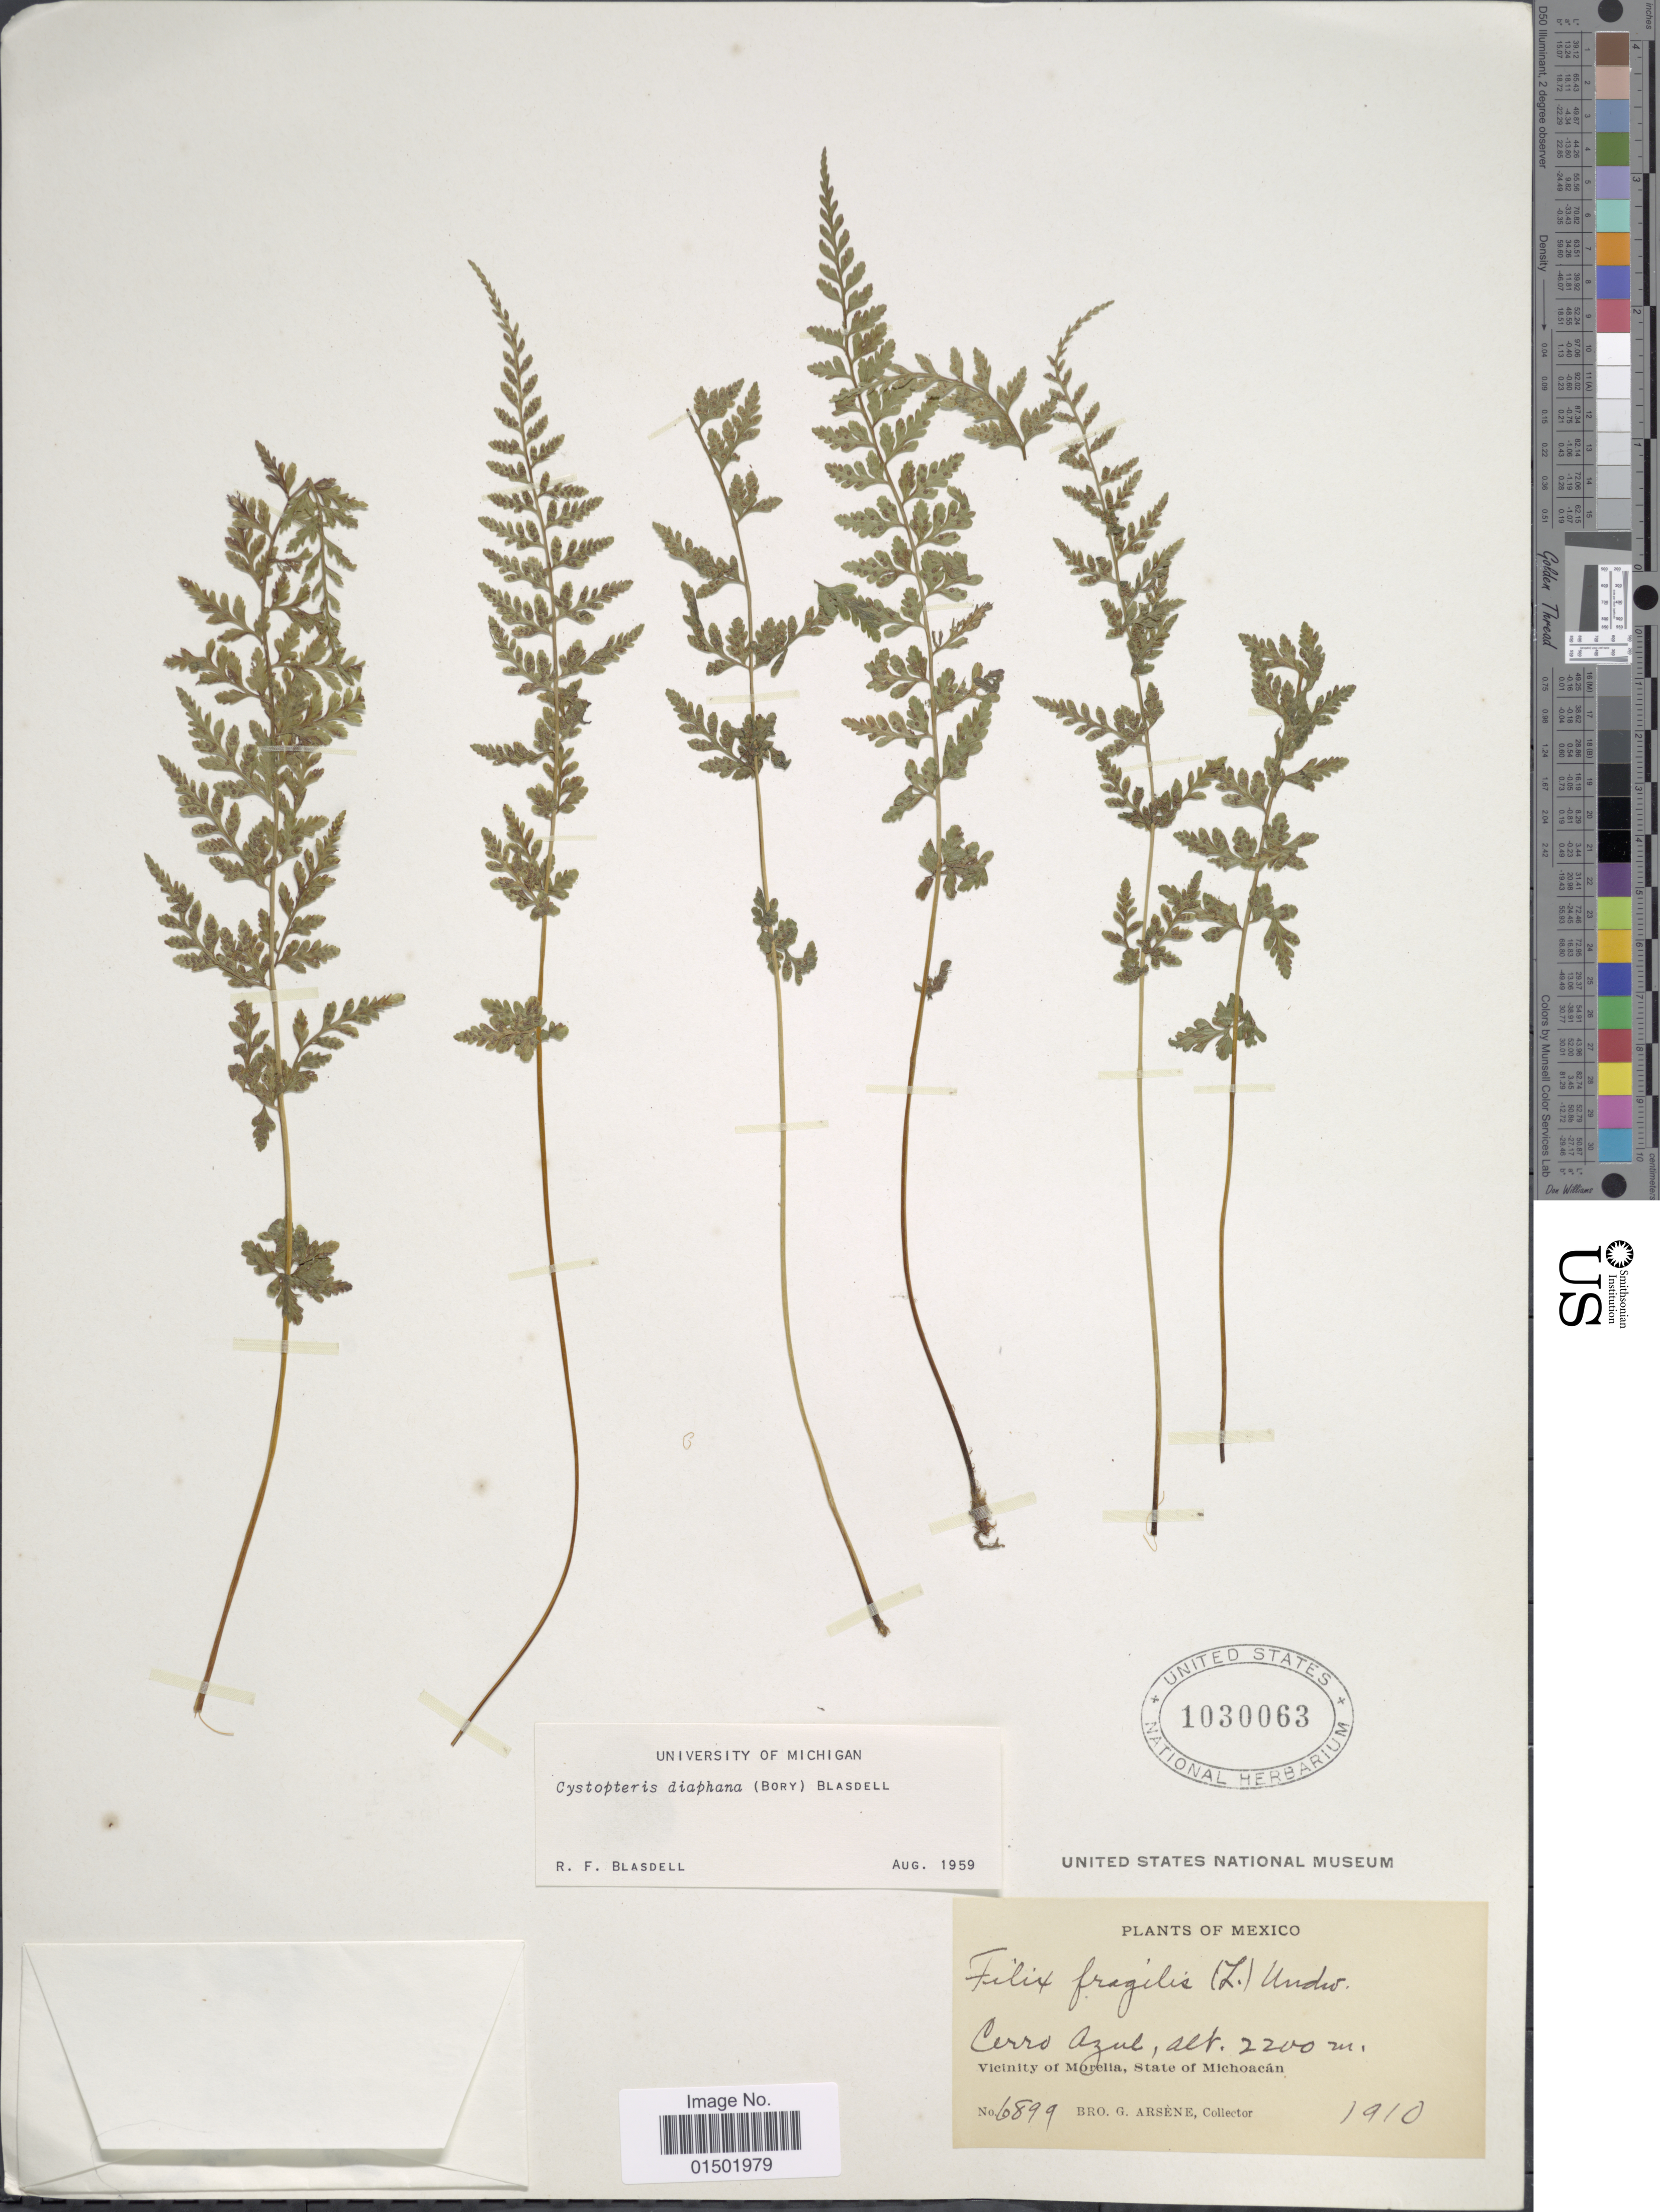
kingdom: Plantae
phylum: Tracheophyta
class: Polypodiopsida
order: Polypodiales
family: Cystopteridaceae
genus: Cystopteris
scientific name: Cystopteris diaphana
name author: (Bory) Blasdell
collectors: Bro. G. Arsène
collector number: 6899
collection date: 1910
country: Mexico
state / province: Michoacán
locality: Cerro Azul. Vicinity of Morelia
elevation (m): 2200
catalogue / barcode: US 1030063